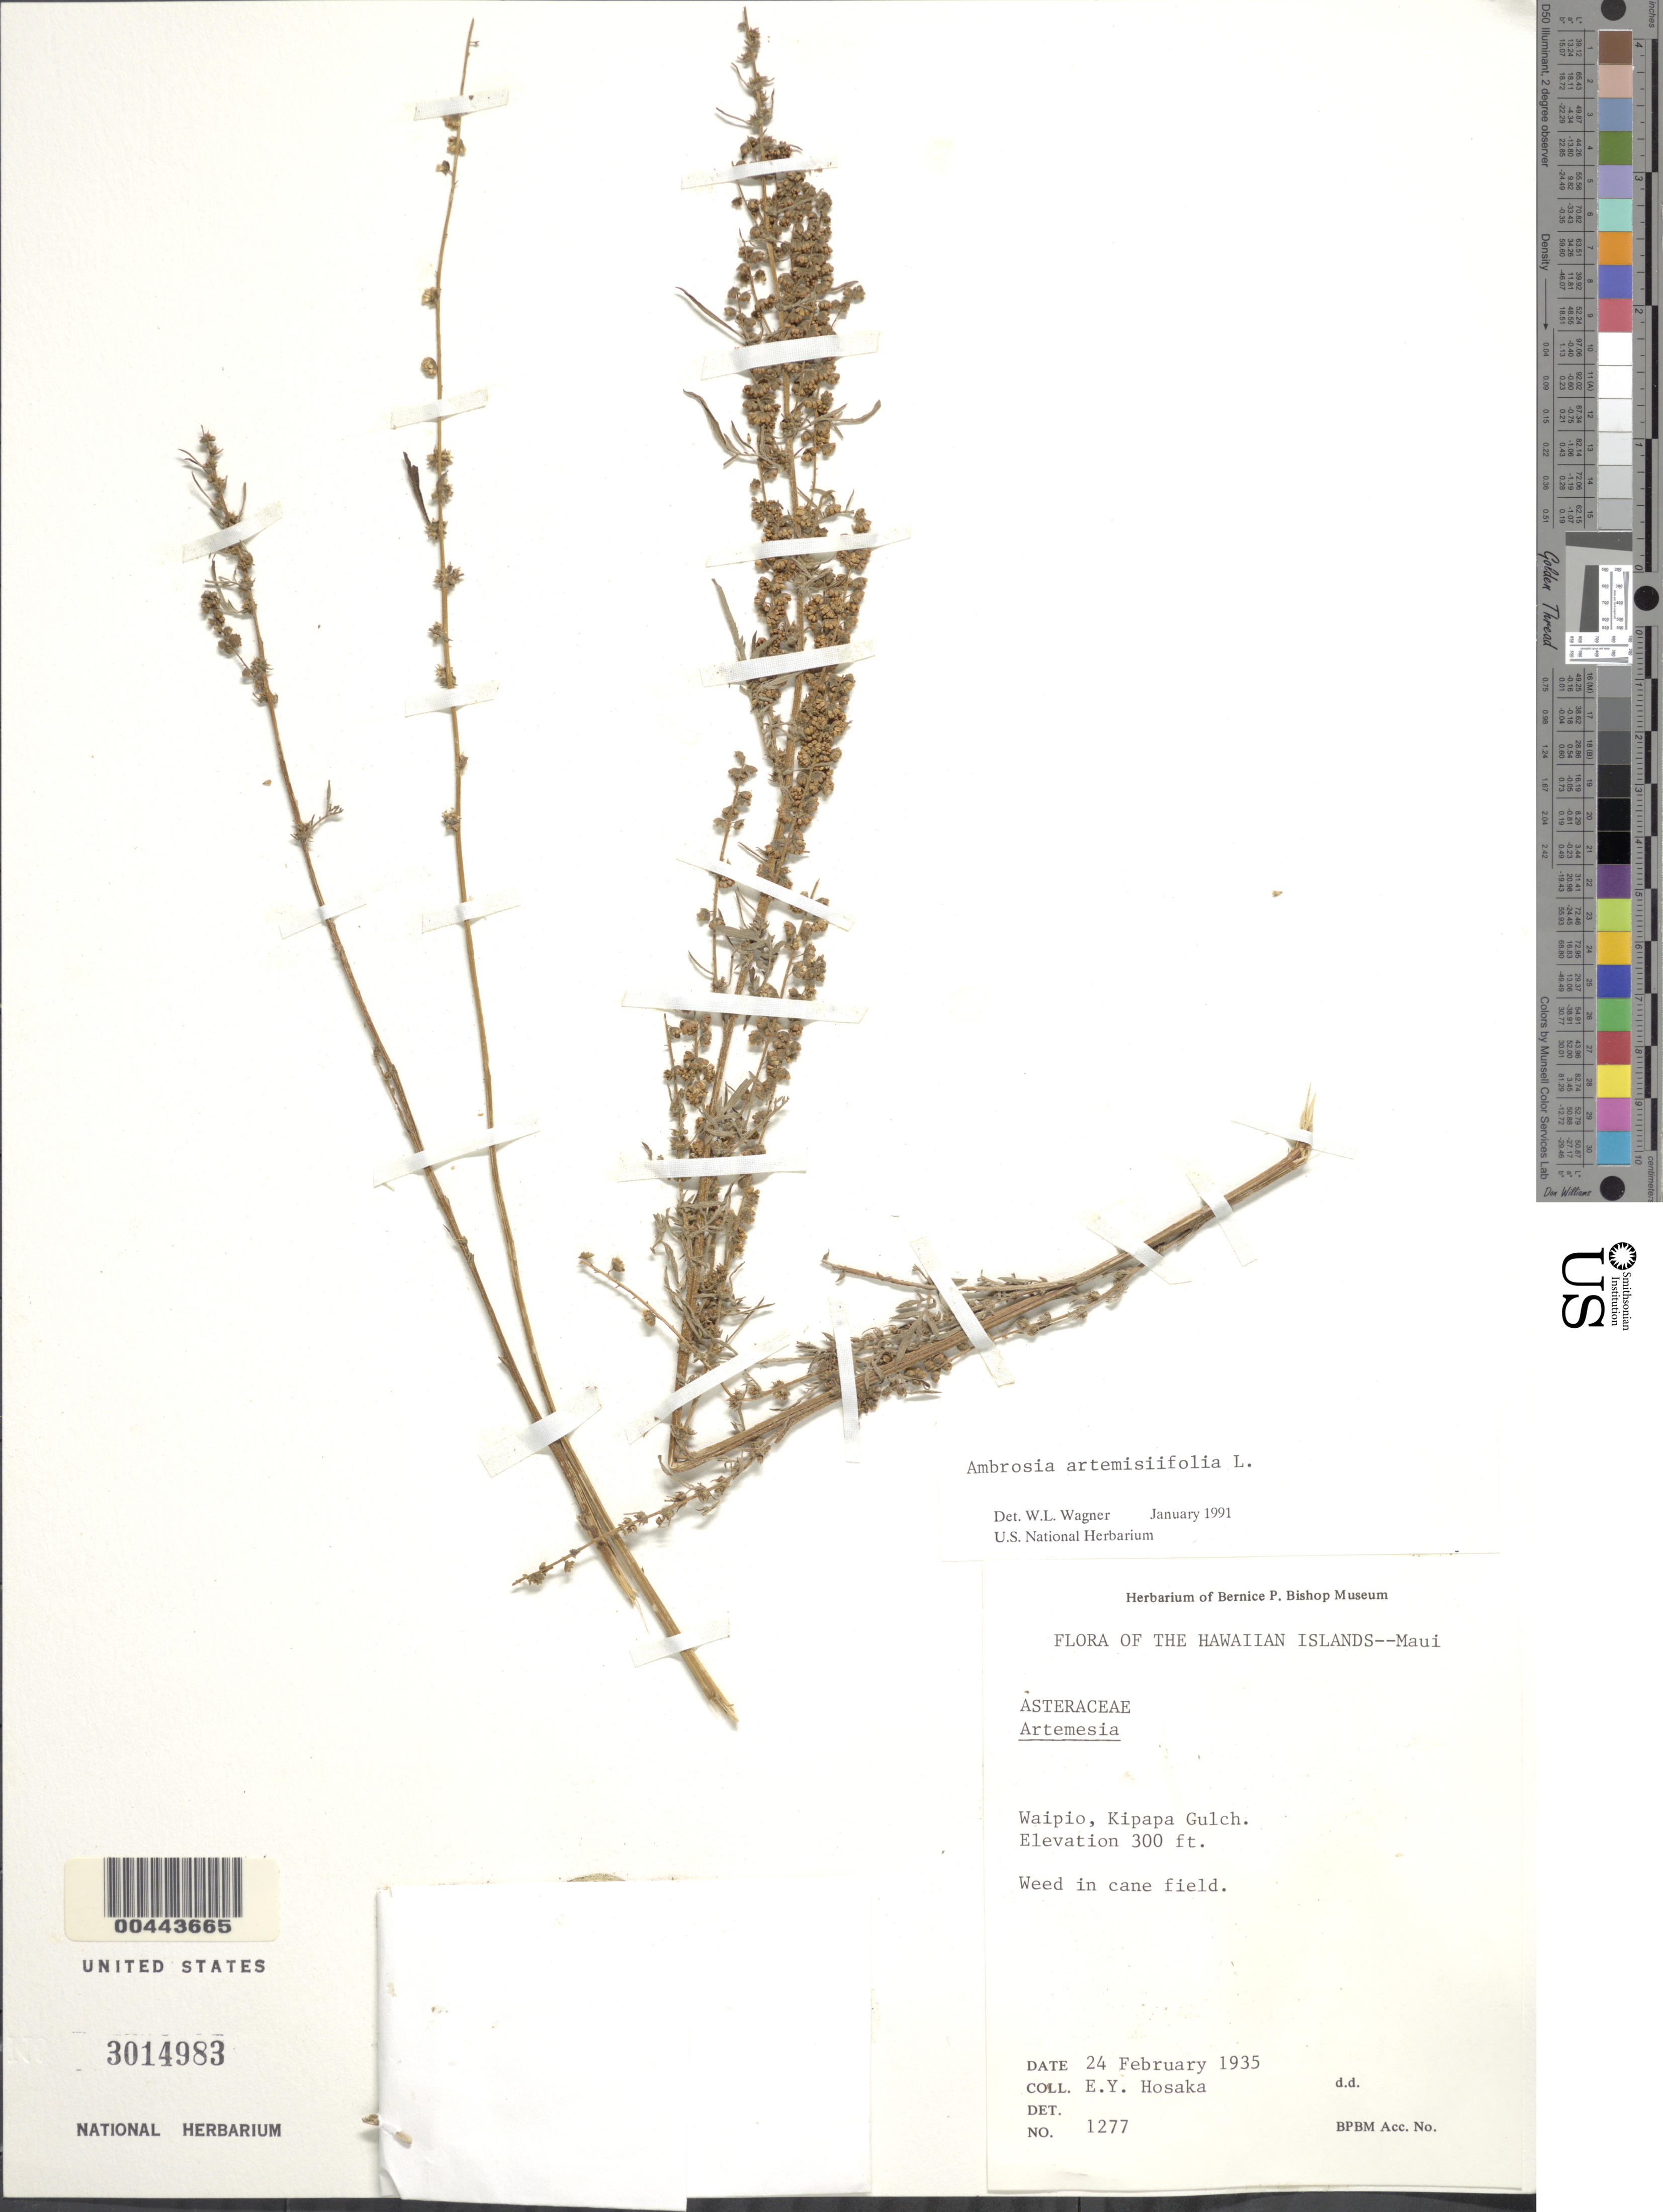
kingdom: Plantae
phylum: Tracheophyta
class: Magnoliopsida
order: Asterales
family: Asteraceae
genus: Ambrosia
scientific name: Ambrosia artemisiifolia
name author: L.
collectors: E. Y. Hosaka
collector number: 1277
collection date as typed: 24 Feb 1935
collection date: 1935-02-24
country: United States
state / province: Hawaii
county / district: Kauai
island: Kaua'i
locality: Waipio, Kipapa Gulch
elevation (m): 91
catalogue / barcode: US 3014983